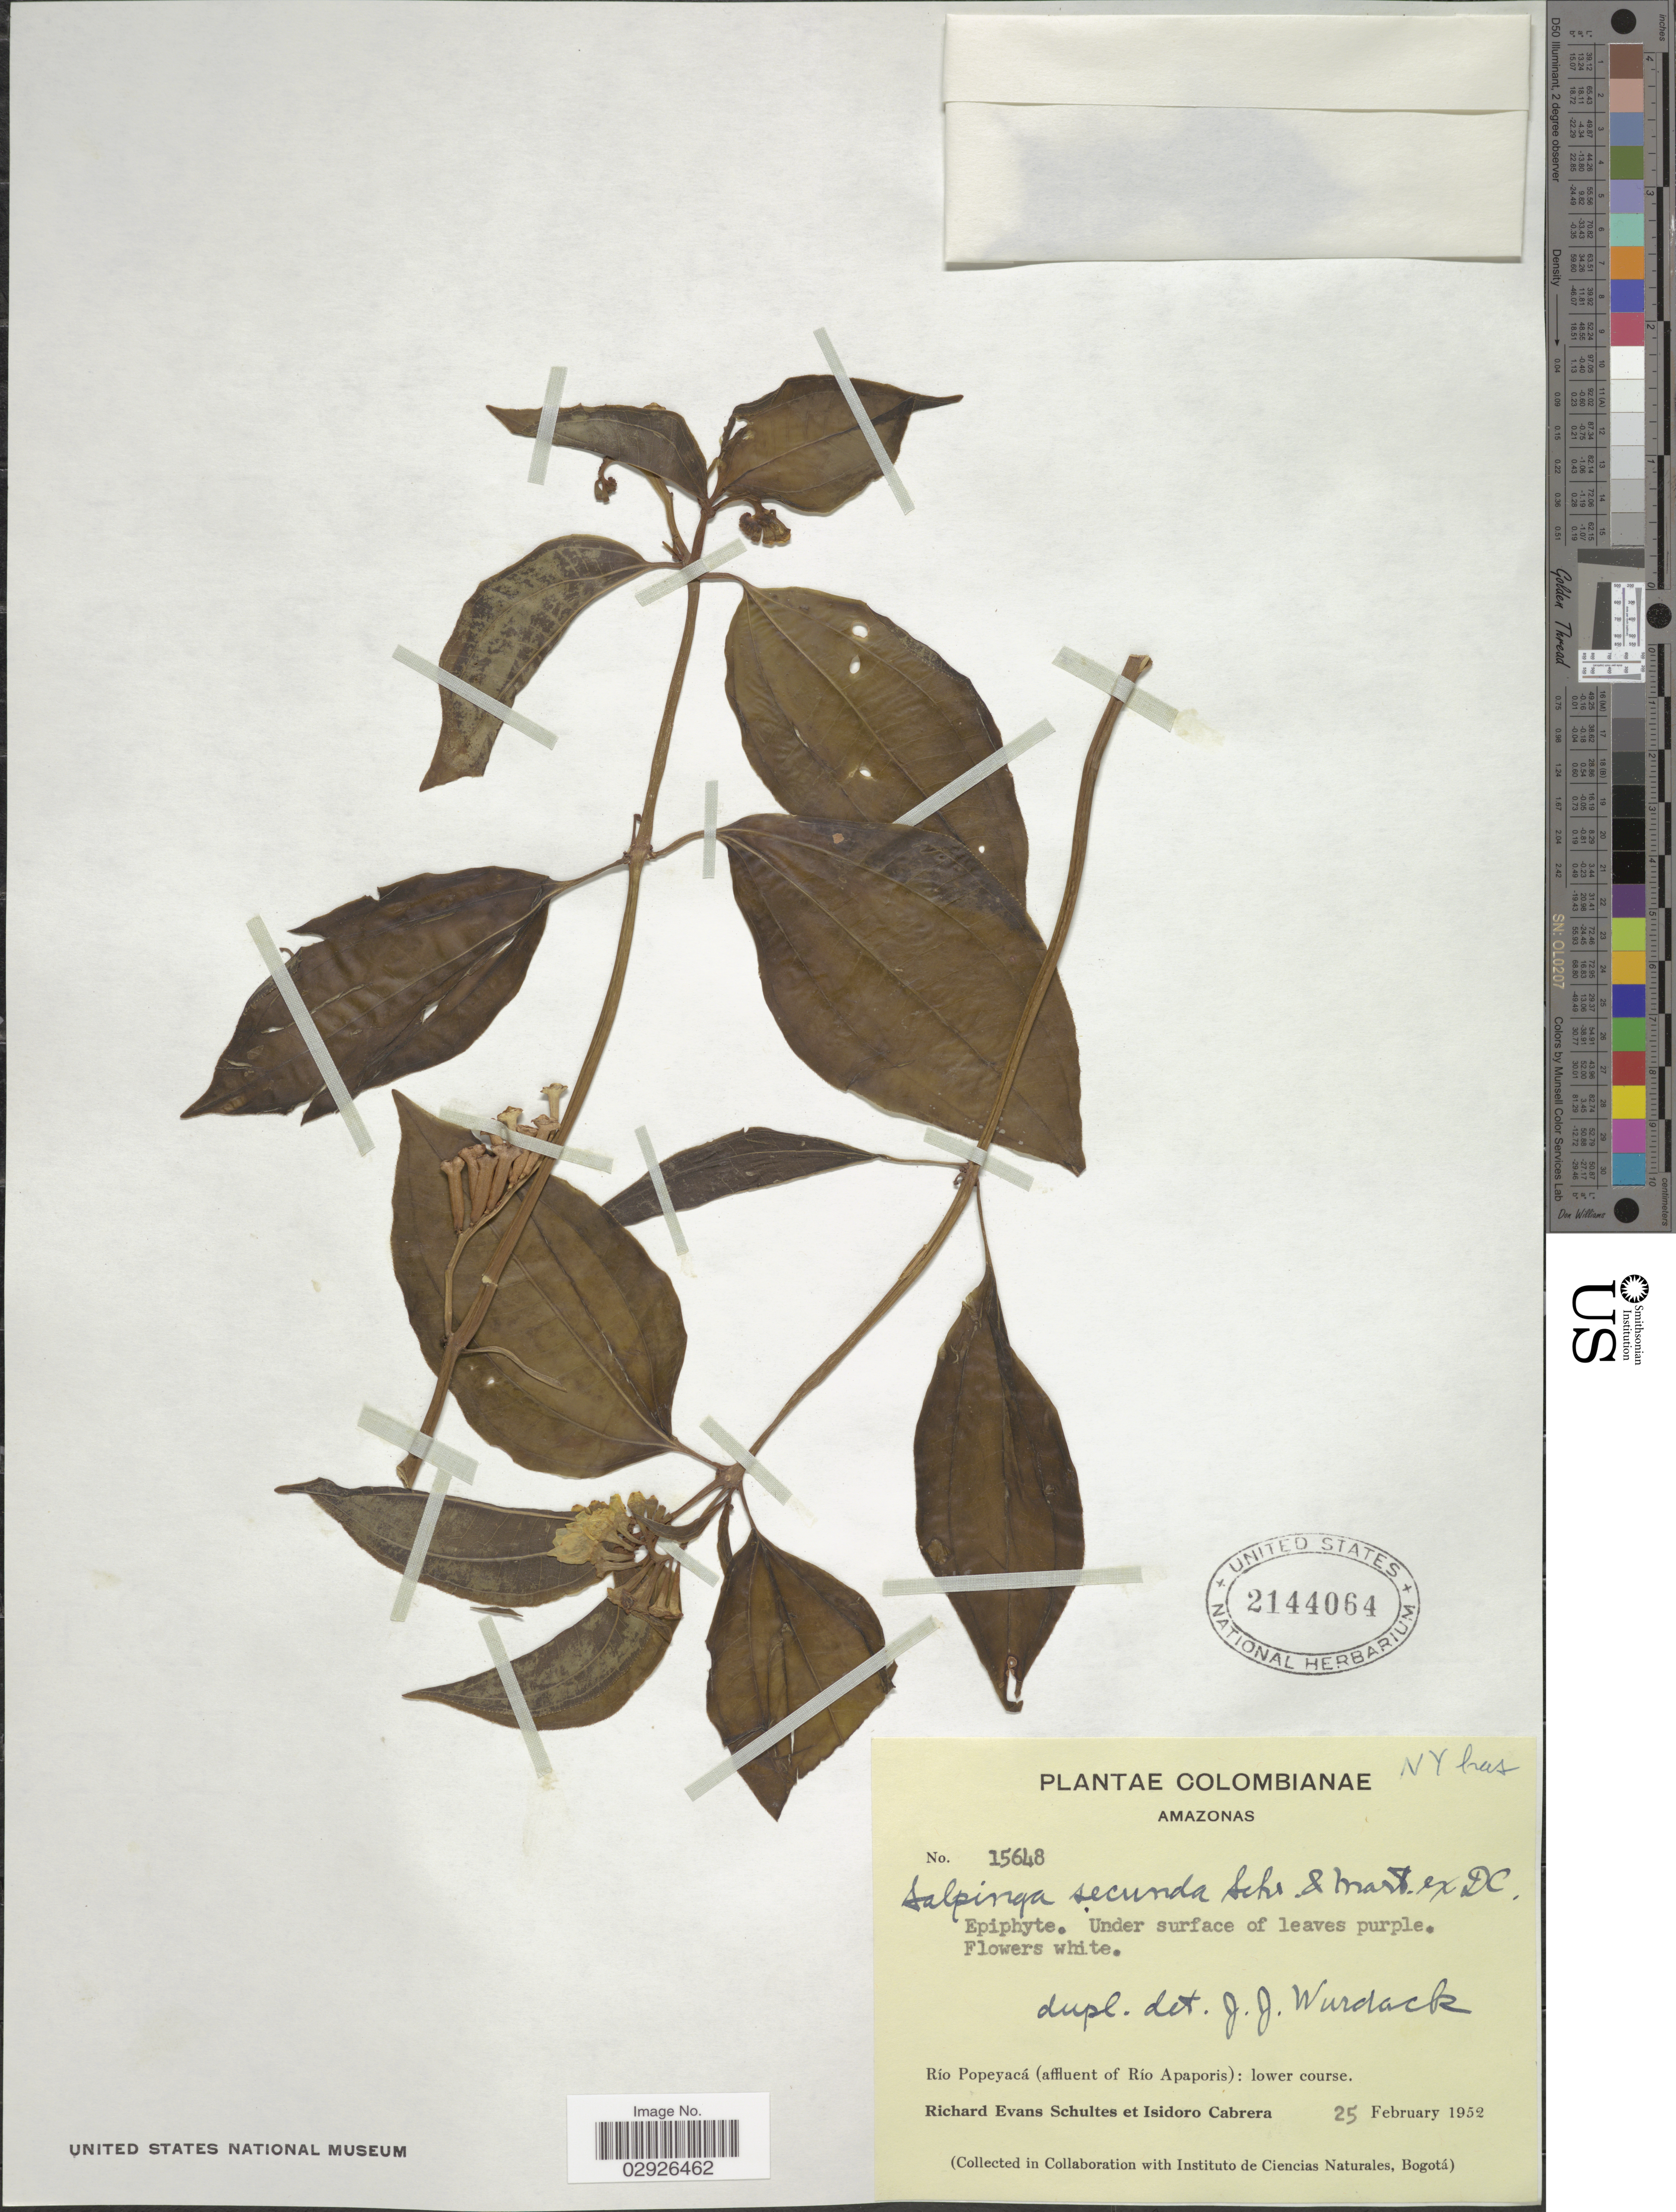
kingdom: Plantae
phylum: Tracheophyta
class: Magnoliopsida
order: Myrtales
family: Melastomataceae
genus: Salpinga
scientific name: Salpinga secunda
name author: Schrank & Mart. ex DC.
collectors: R. E. Schultes & I. Cabrera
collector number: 15648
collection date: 1952-02-25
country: Colombia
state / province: Amazônas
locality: Río Popeyacá (affluent of Río Apaporis).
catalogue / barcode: US 2144064